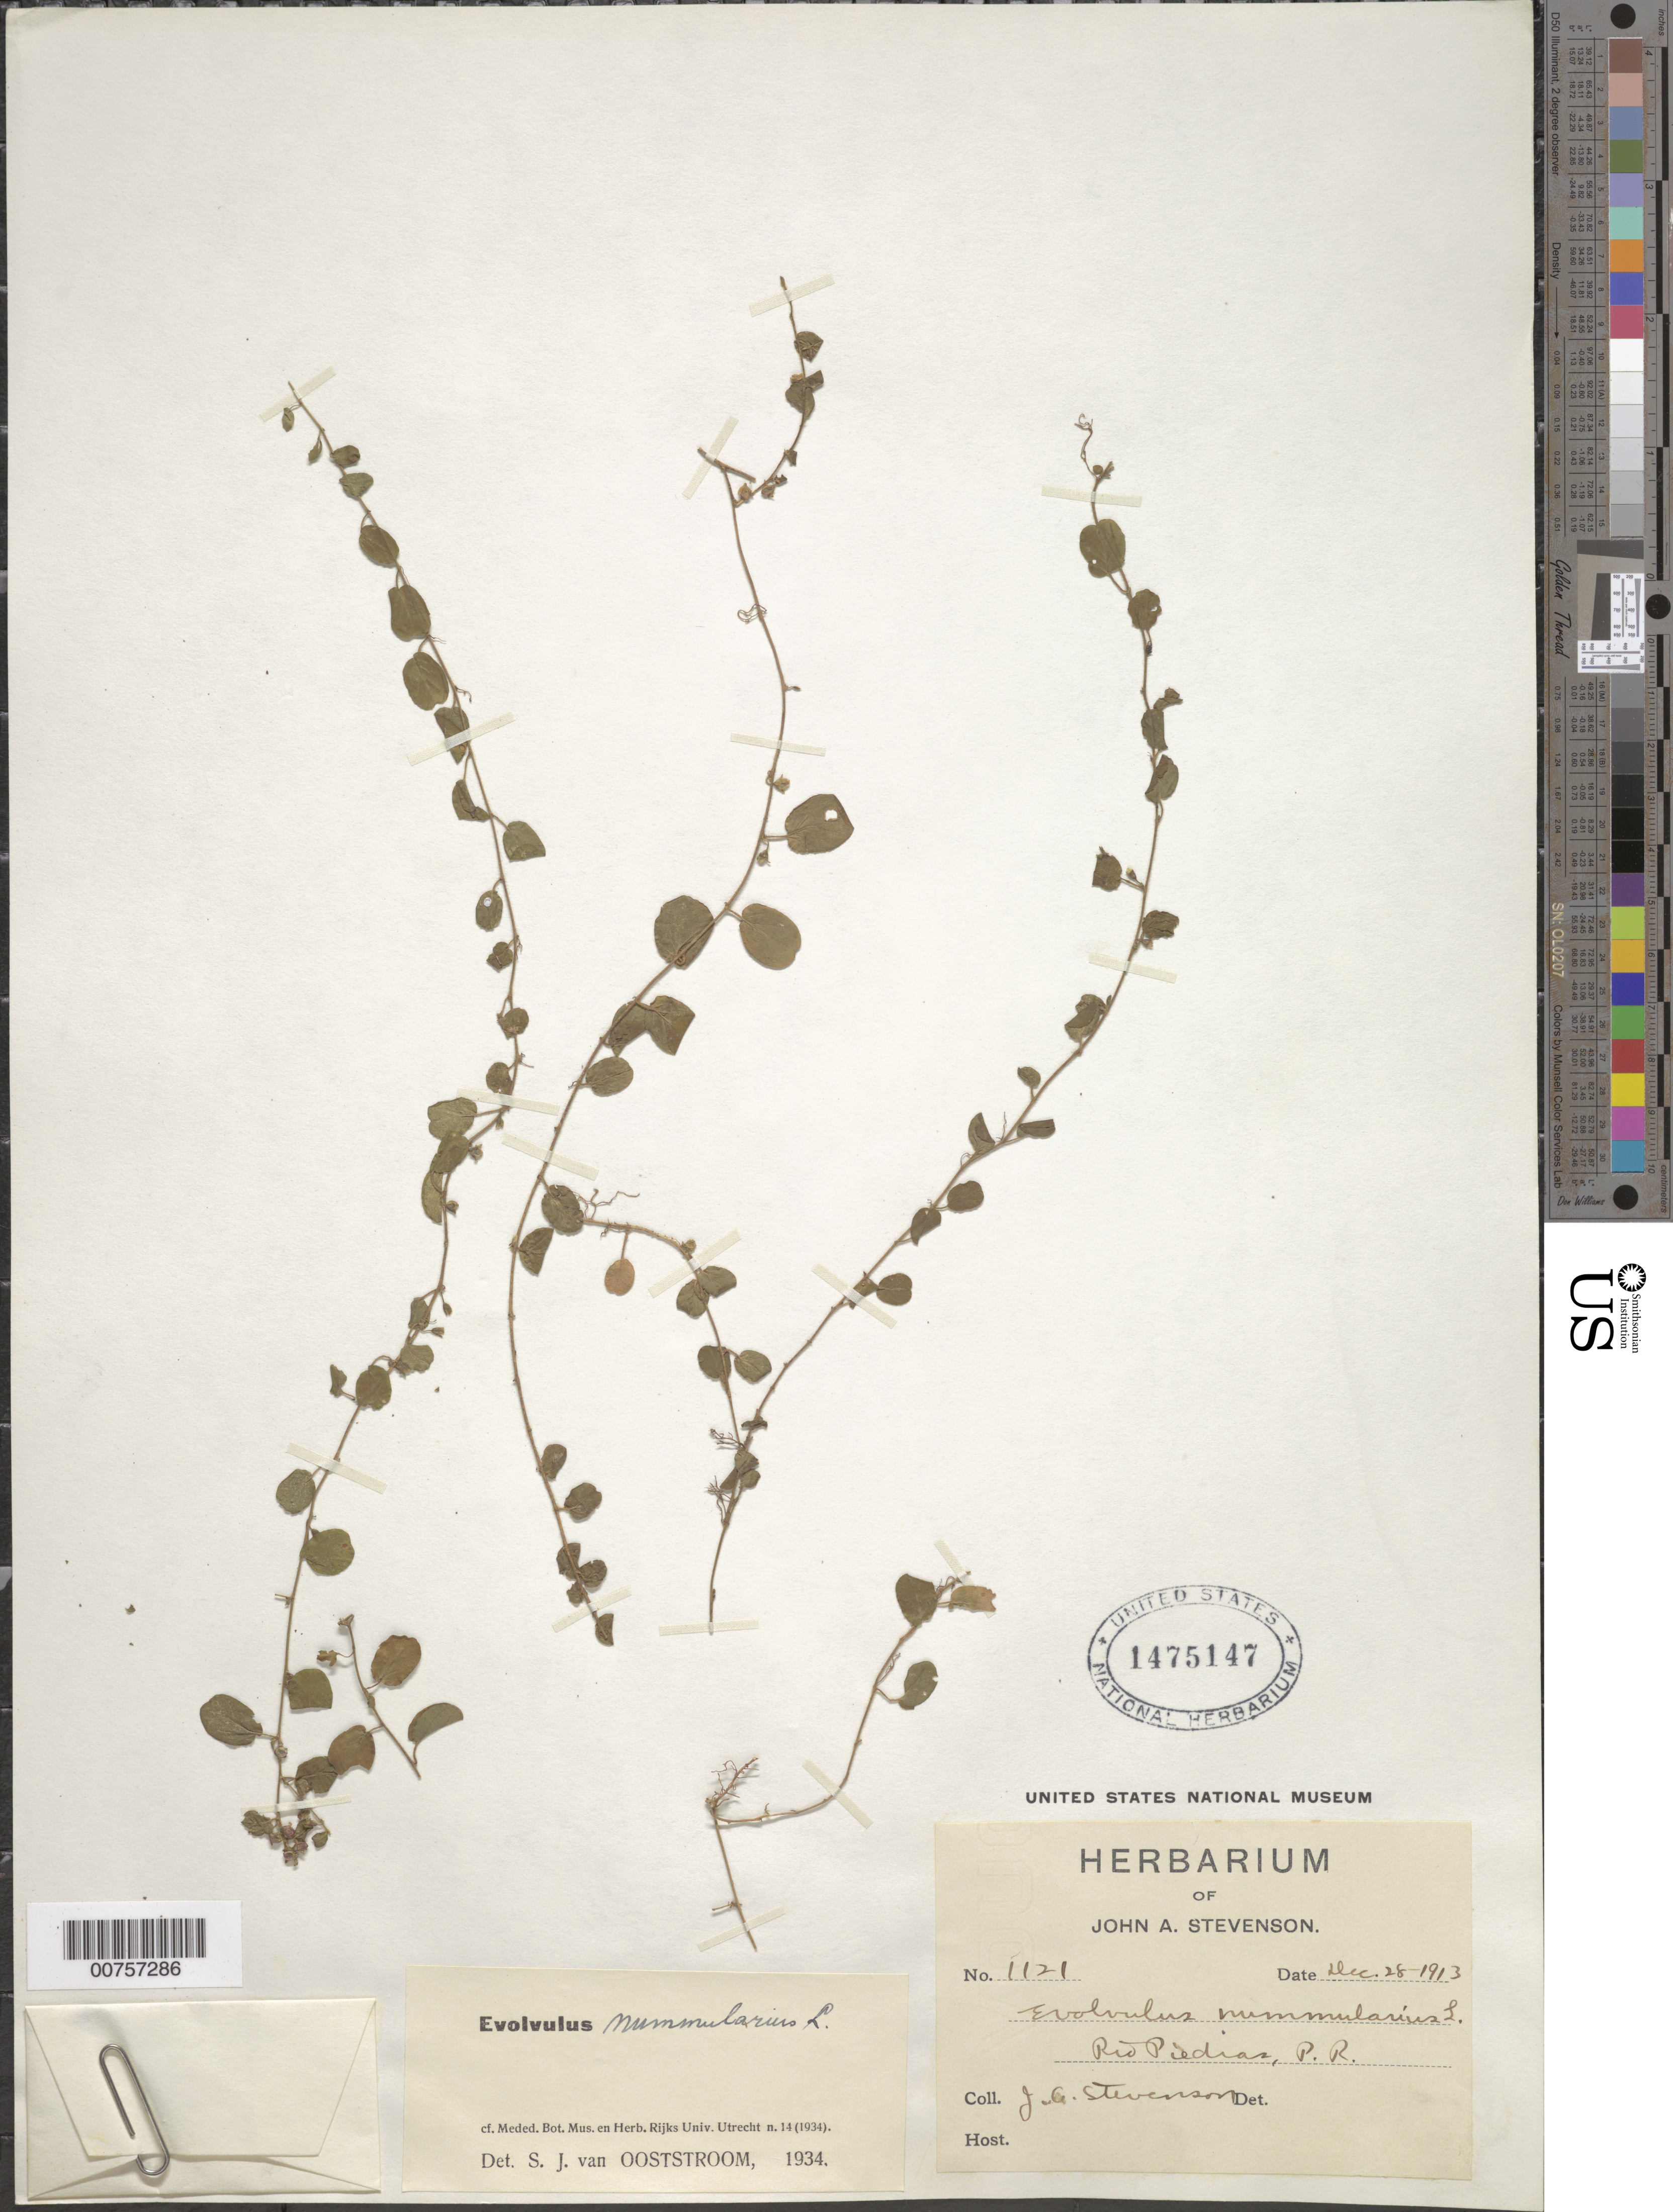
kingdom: Plantae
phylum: Tracheophyta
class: Magnoliopsida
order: Solanales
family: Convolvulaceae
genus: Evolvulus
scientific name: Evolvulus nummularius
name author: (L.) L.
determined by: Ooststroom, S. J. van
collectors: J. Stevenson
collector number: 1121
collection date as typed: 28 Dec 1913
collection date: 1913-12-28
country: Puerto Rico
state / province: San Juan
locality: Río Piedras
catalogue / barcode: US 1475147